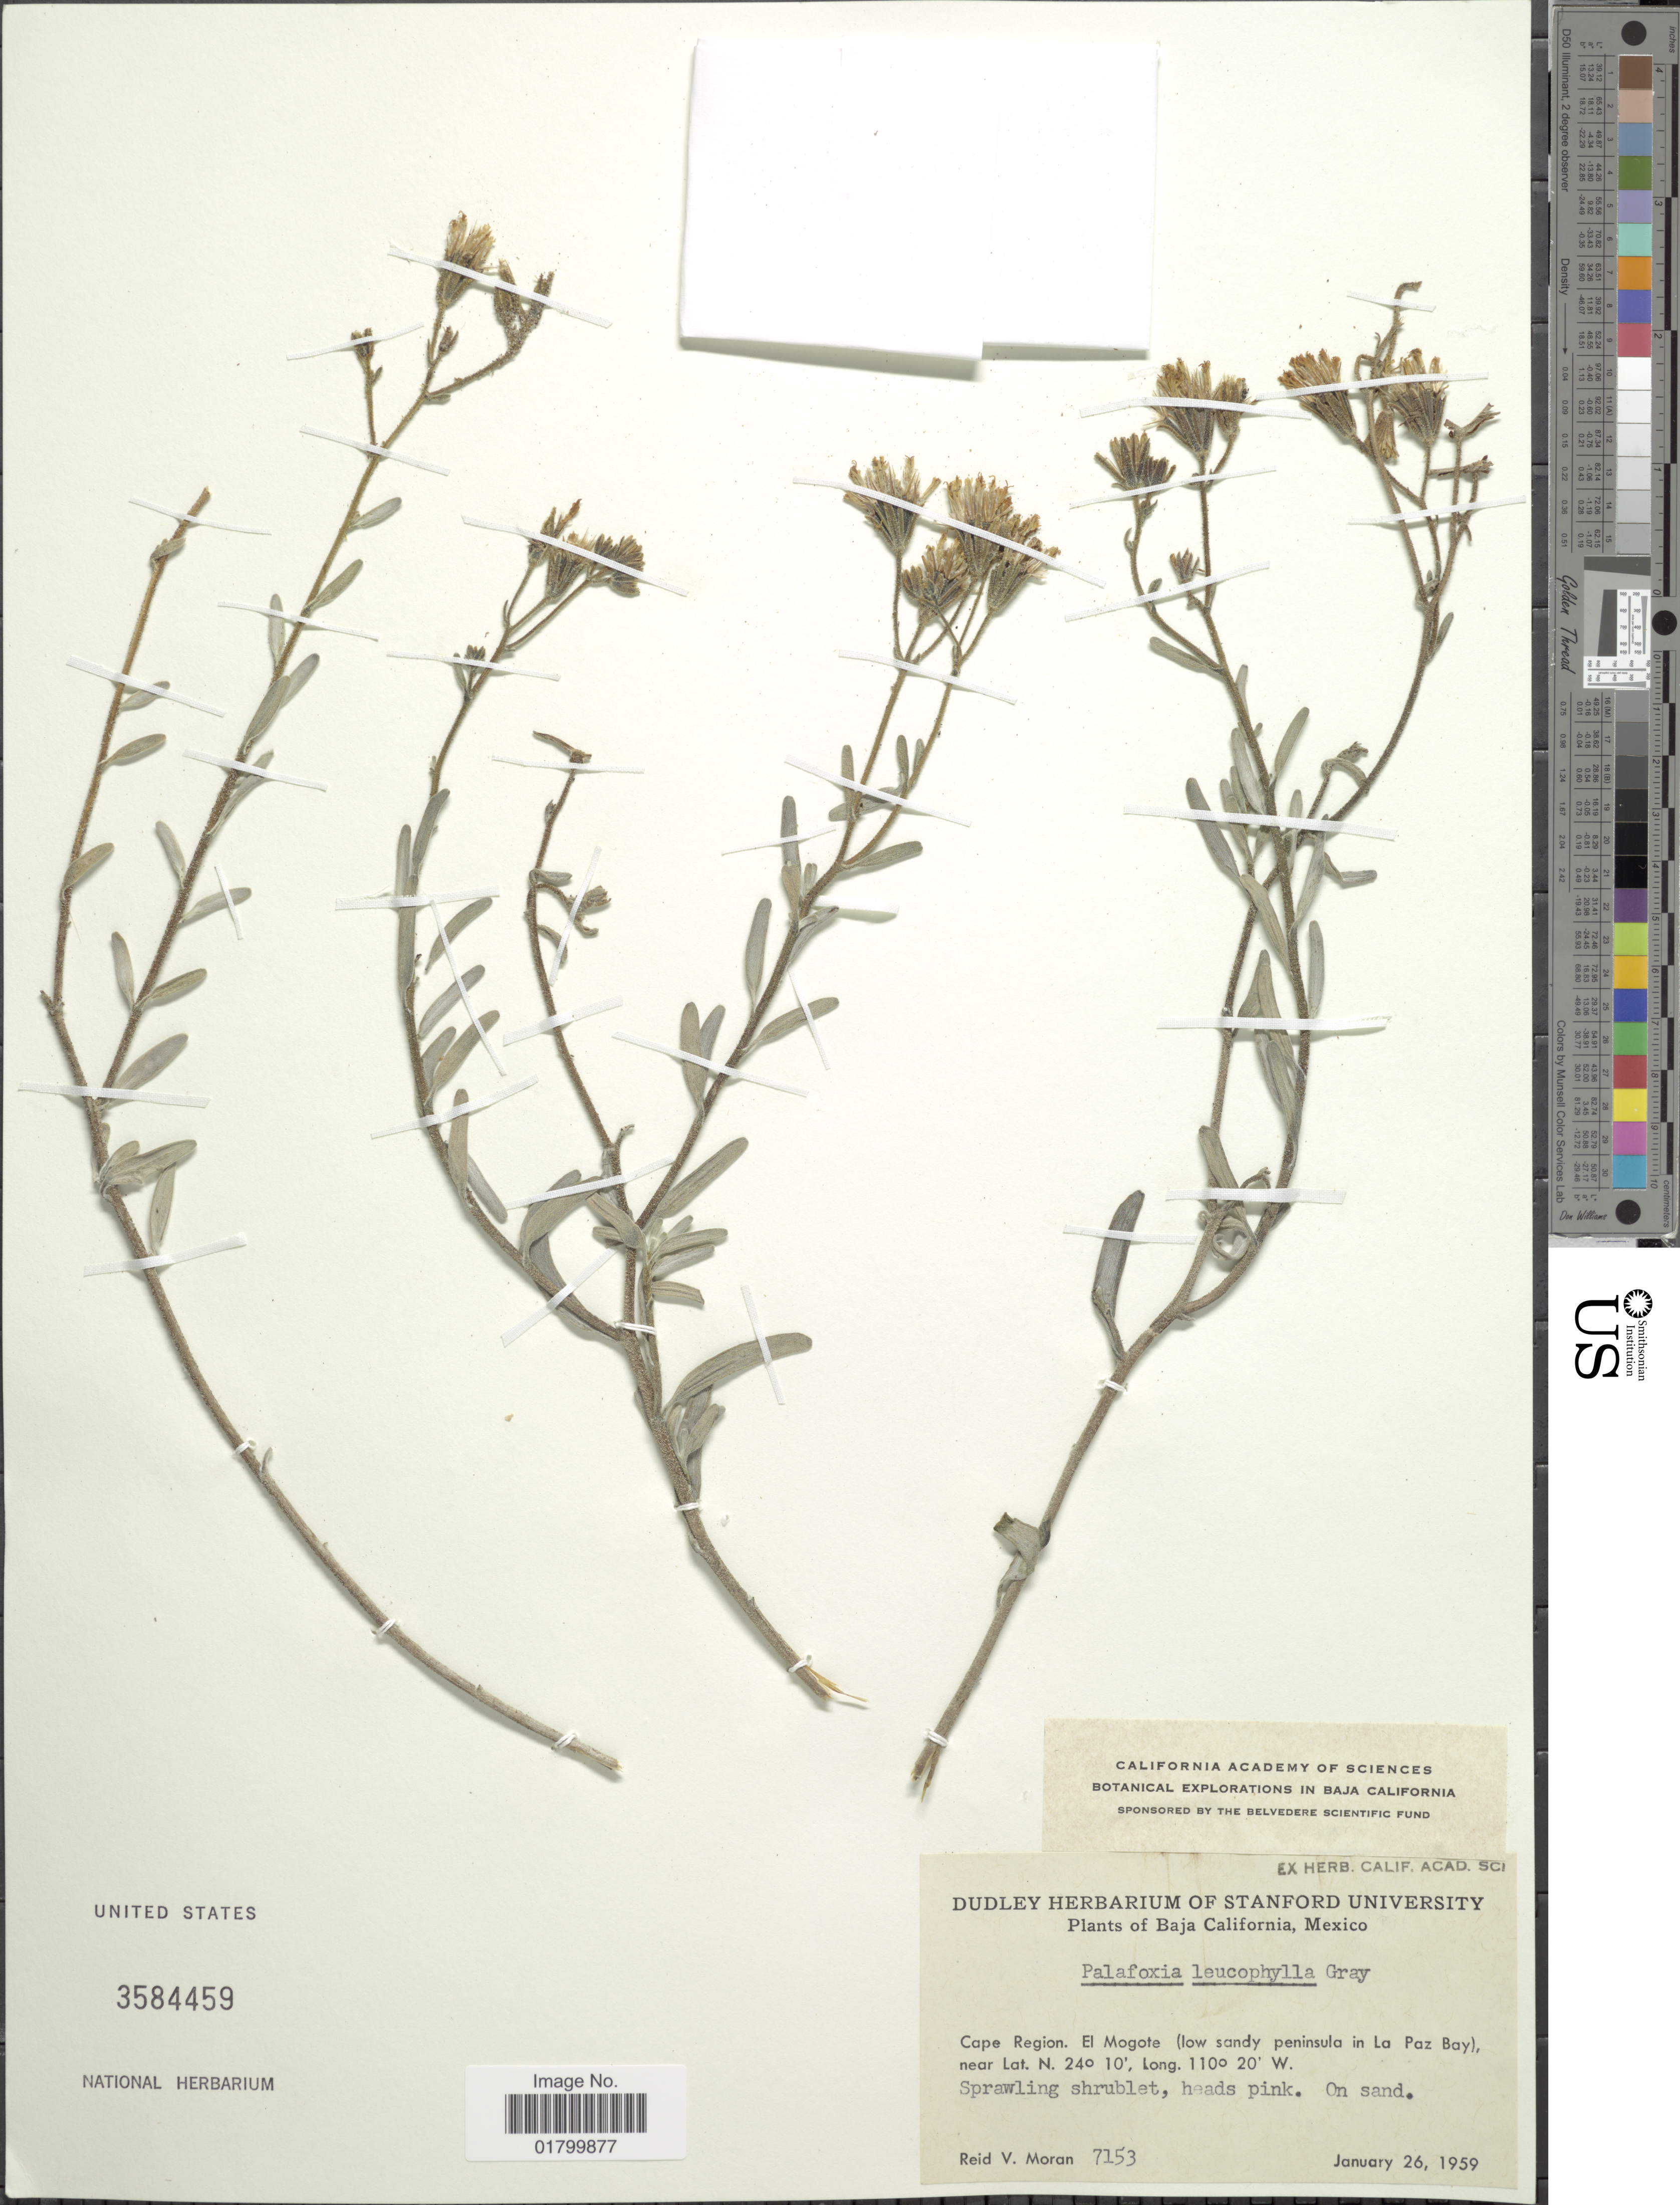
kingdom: Plantae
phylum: Tracheophyta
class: Magnoliopsida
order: Asterales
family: Asteraceae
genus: Palafoxia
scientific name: Palafoxia linearis var. leucophylla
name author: (A. Gray) I.M. Johnst.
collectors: R. V. Moran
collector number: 7153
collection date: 1959-01-26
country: Mexico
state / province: Baja California Sur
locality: Cape Region, El Mogote (low sandy peninsula in La Paz Bay)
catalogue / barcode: US 3584459